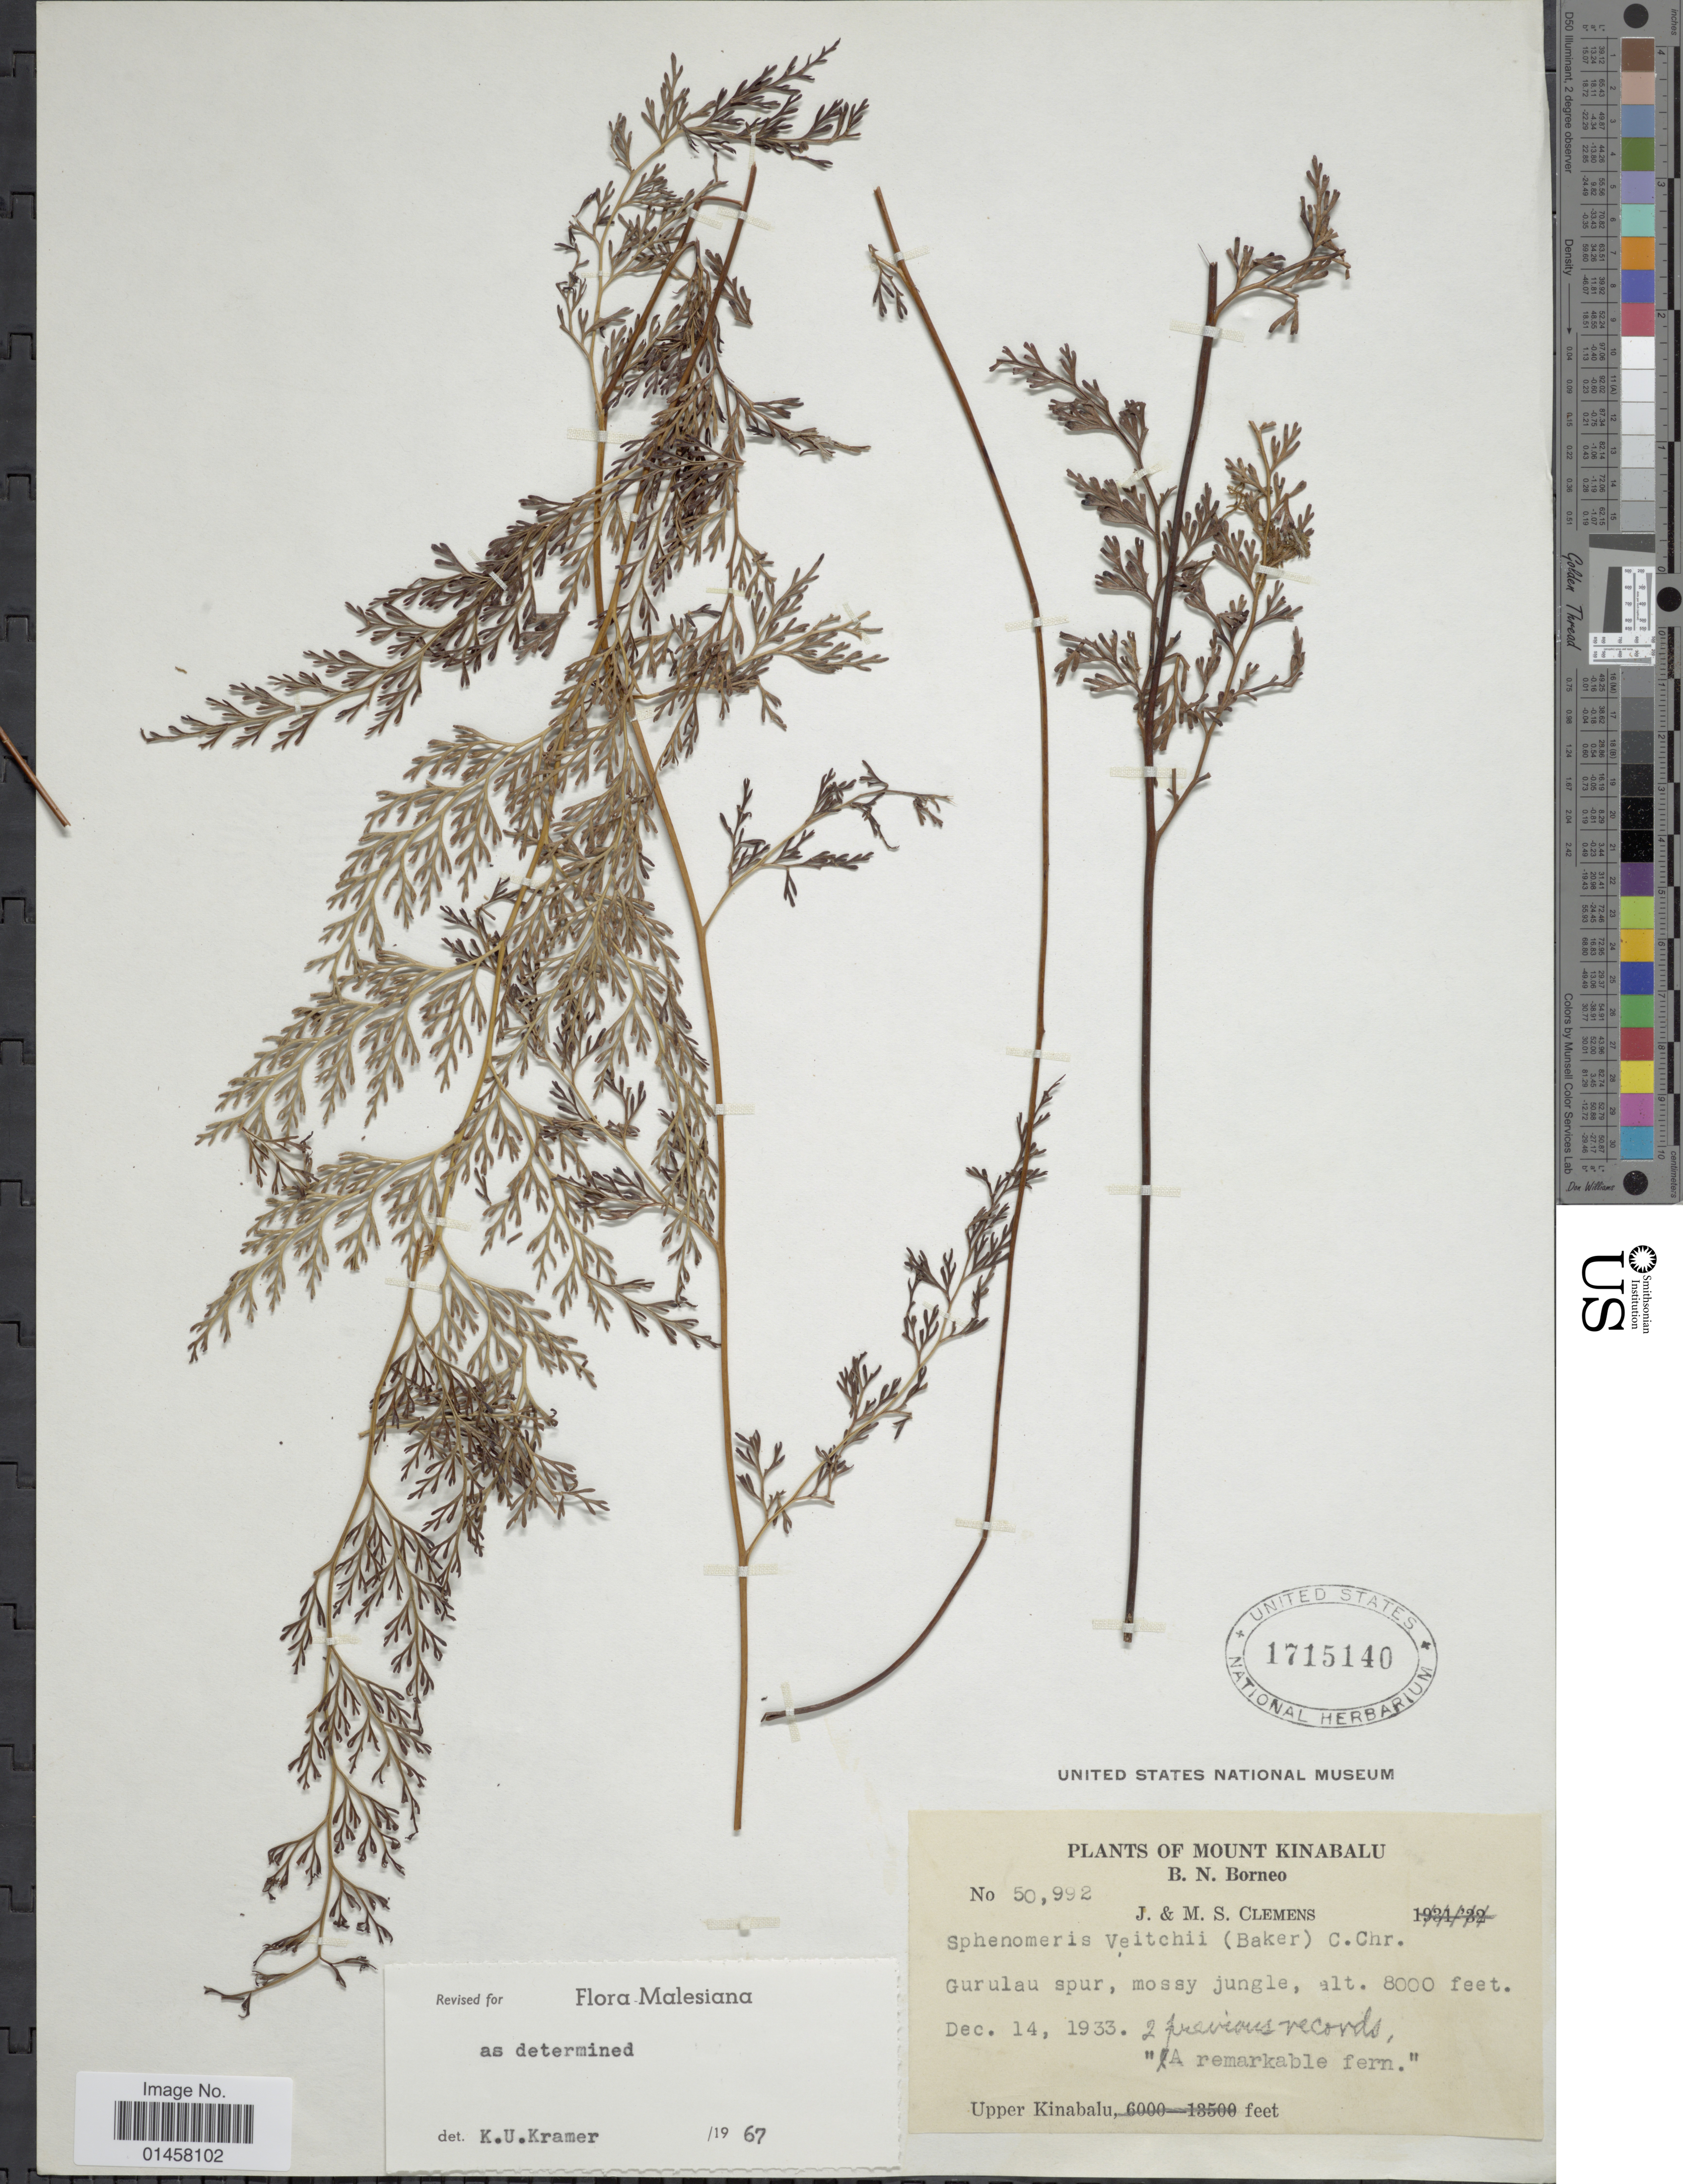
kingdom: Plantae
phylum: Tracheophyta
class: Polypodiopsida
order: Polypodiales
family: Lindsaeaceae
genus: Sphenomeris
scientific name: Sphenomeris veitchii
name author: (Baker) C. Chr.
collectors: J. Clemens & M. S. Clemens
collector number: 50992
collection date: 1933-12-14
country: Malaysia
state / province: Sabah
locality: Mount Kinabalu, Gurulau spur, mossy jungle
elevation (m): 2438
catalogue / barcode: US 1715140